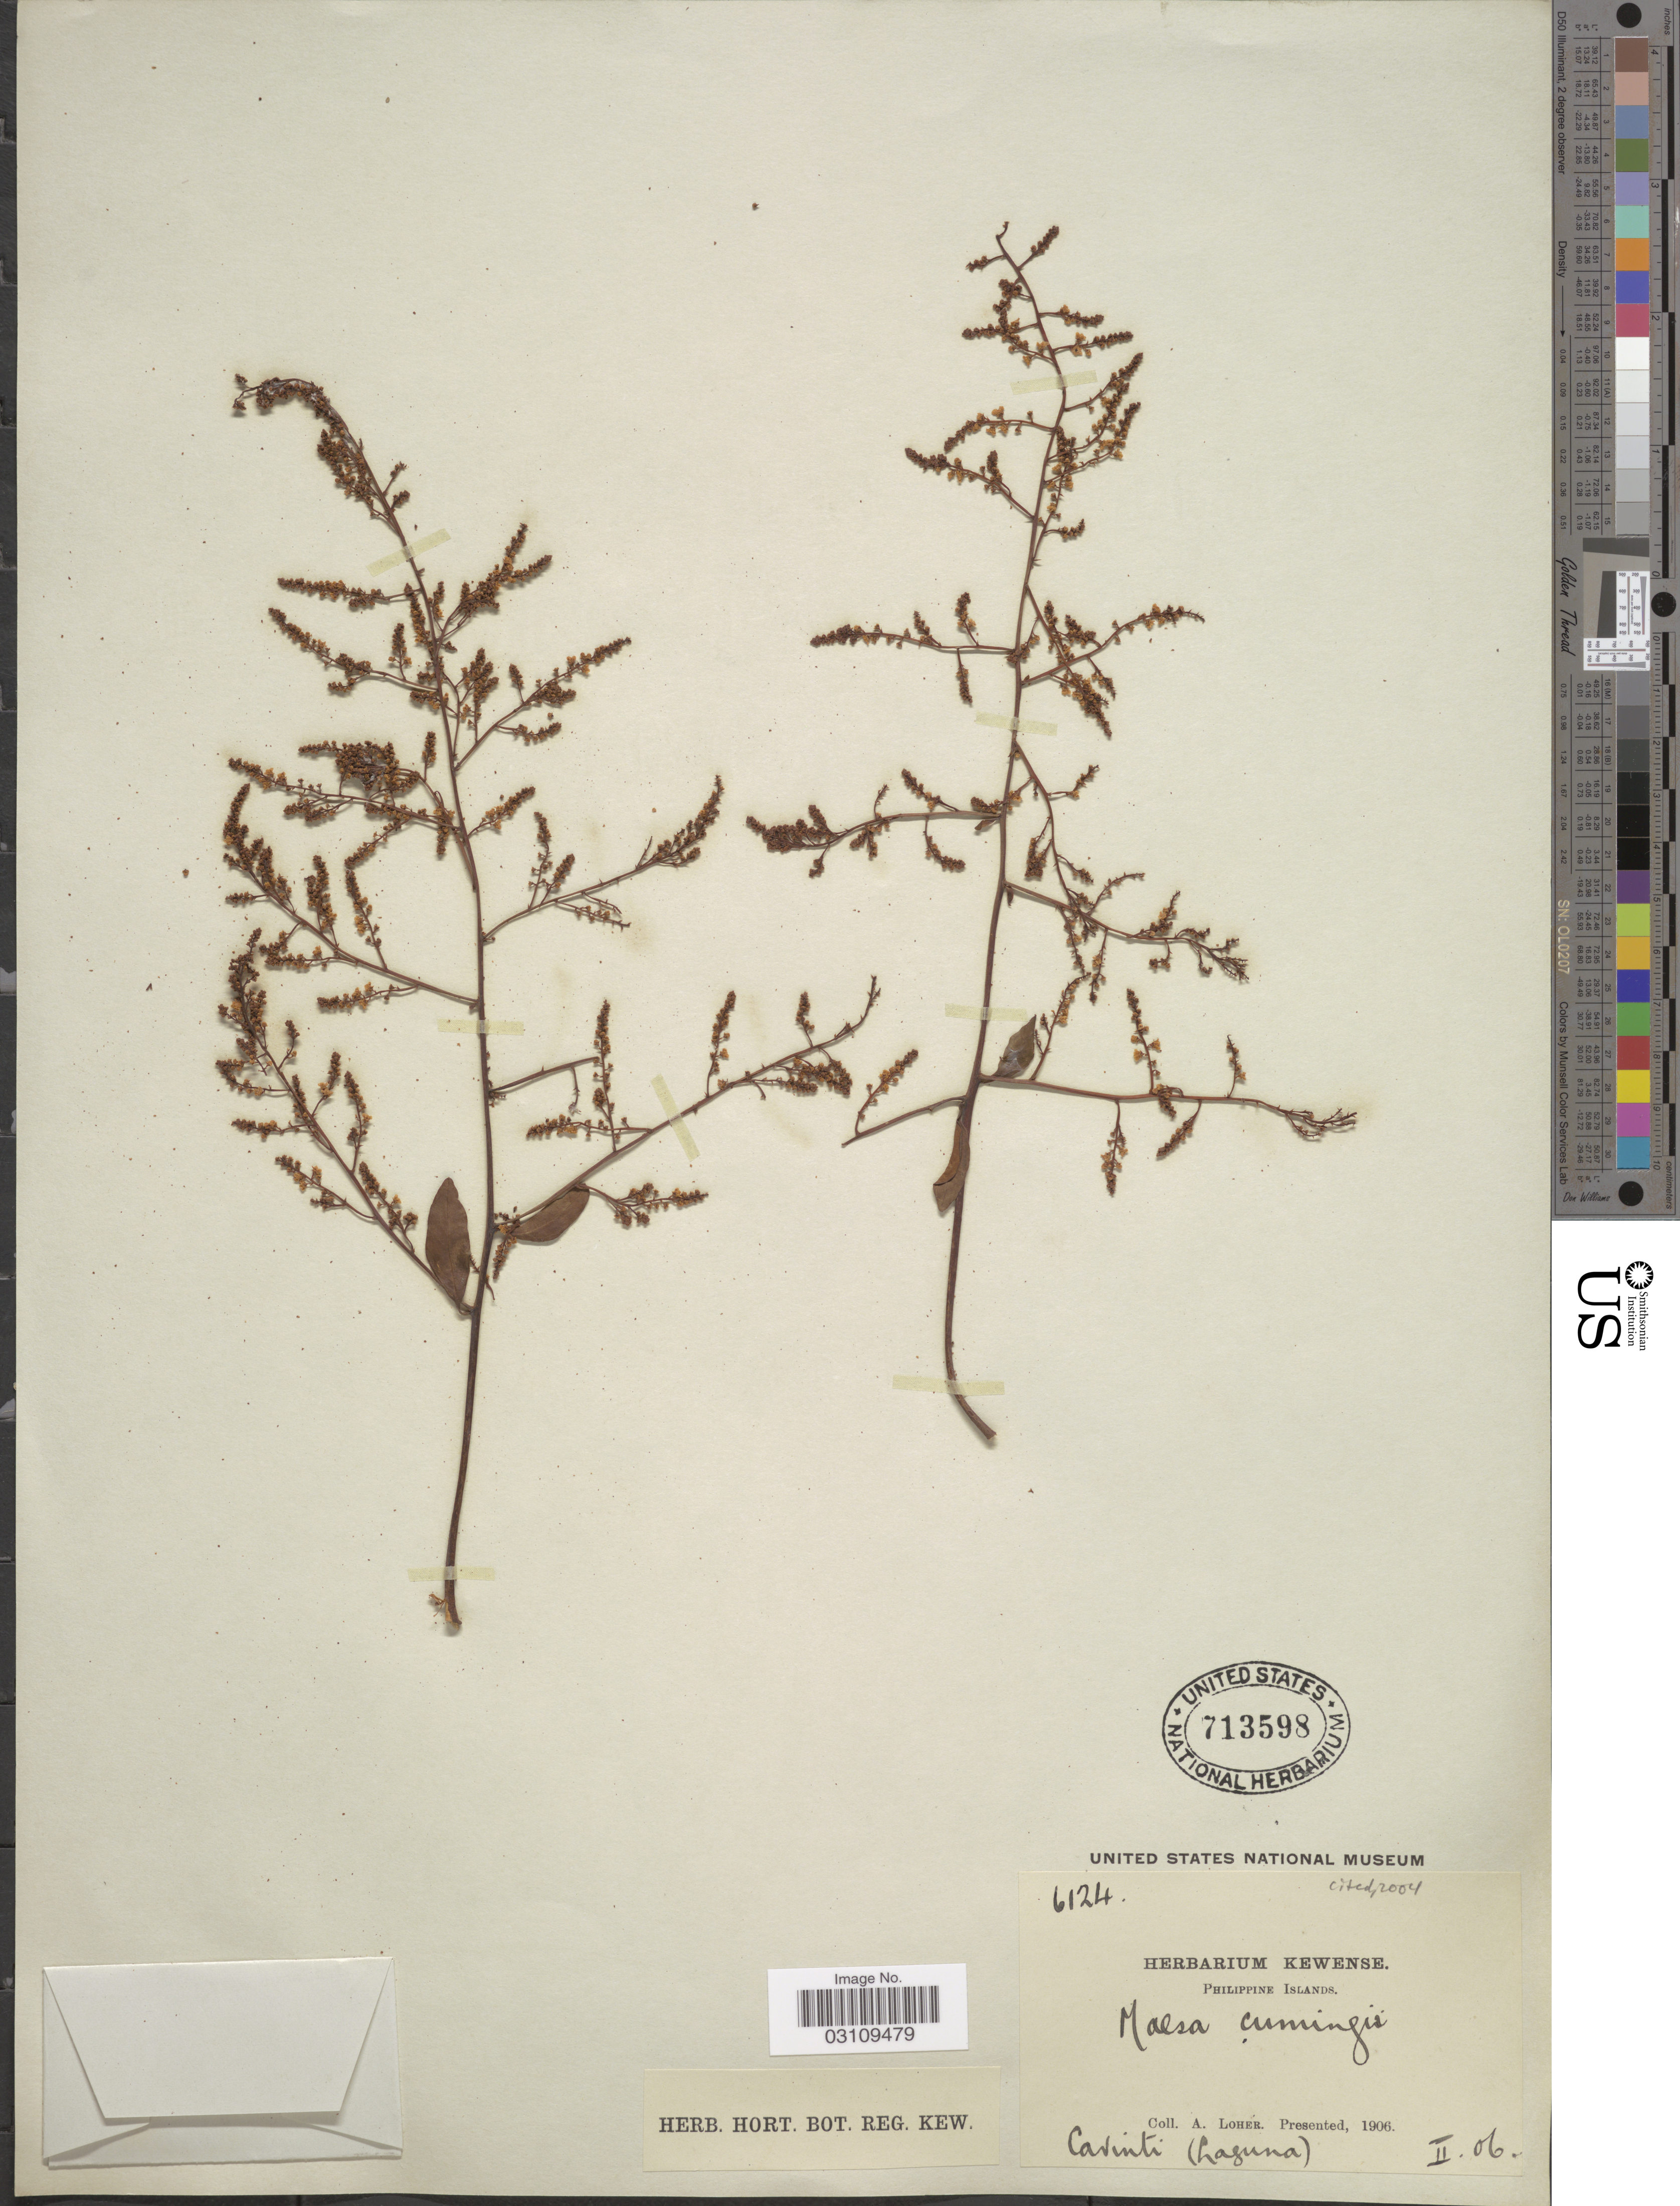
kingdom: Plantae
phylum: Tracheophyta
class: Magnoliopsida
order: Ericales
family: Primulaceae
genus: Maesa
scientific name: Maesa cumingii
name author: Mez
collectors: A. Loher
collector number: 6124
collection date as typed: Transcribed d/m/y: /2/6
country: Philippines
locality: Cavinti (Laguna).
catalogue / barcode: US 713598